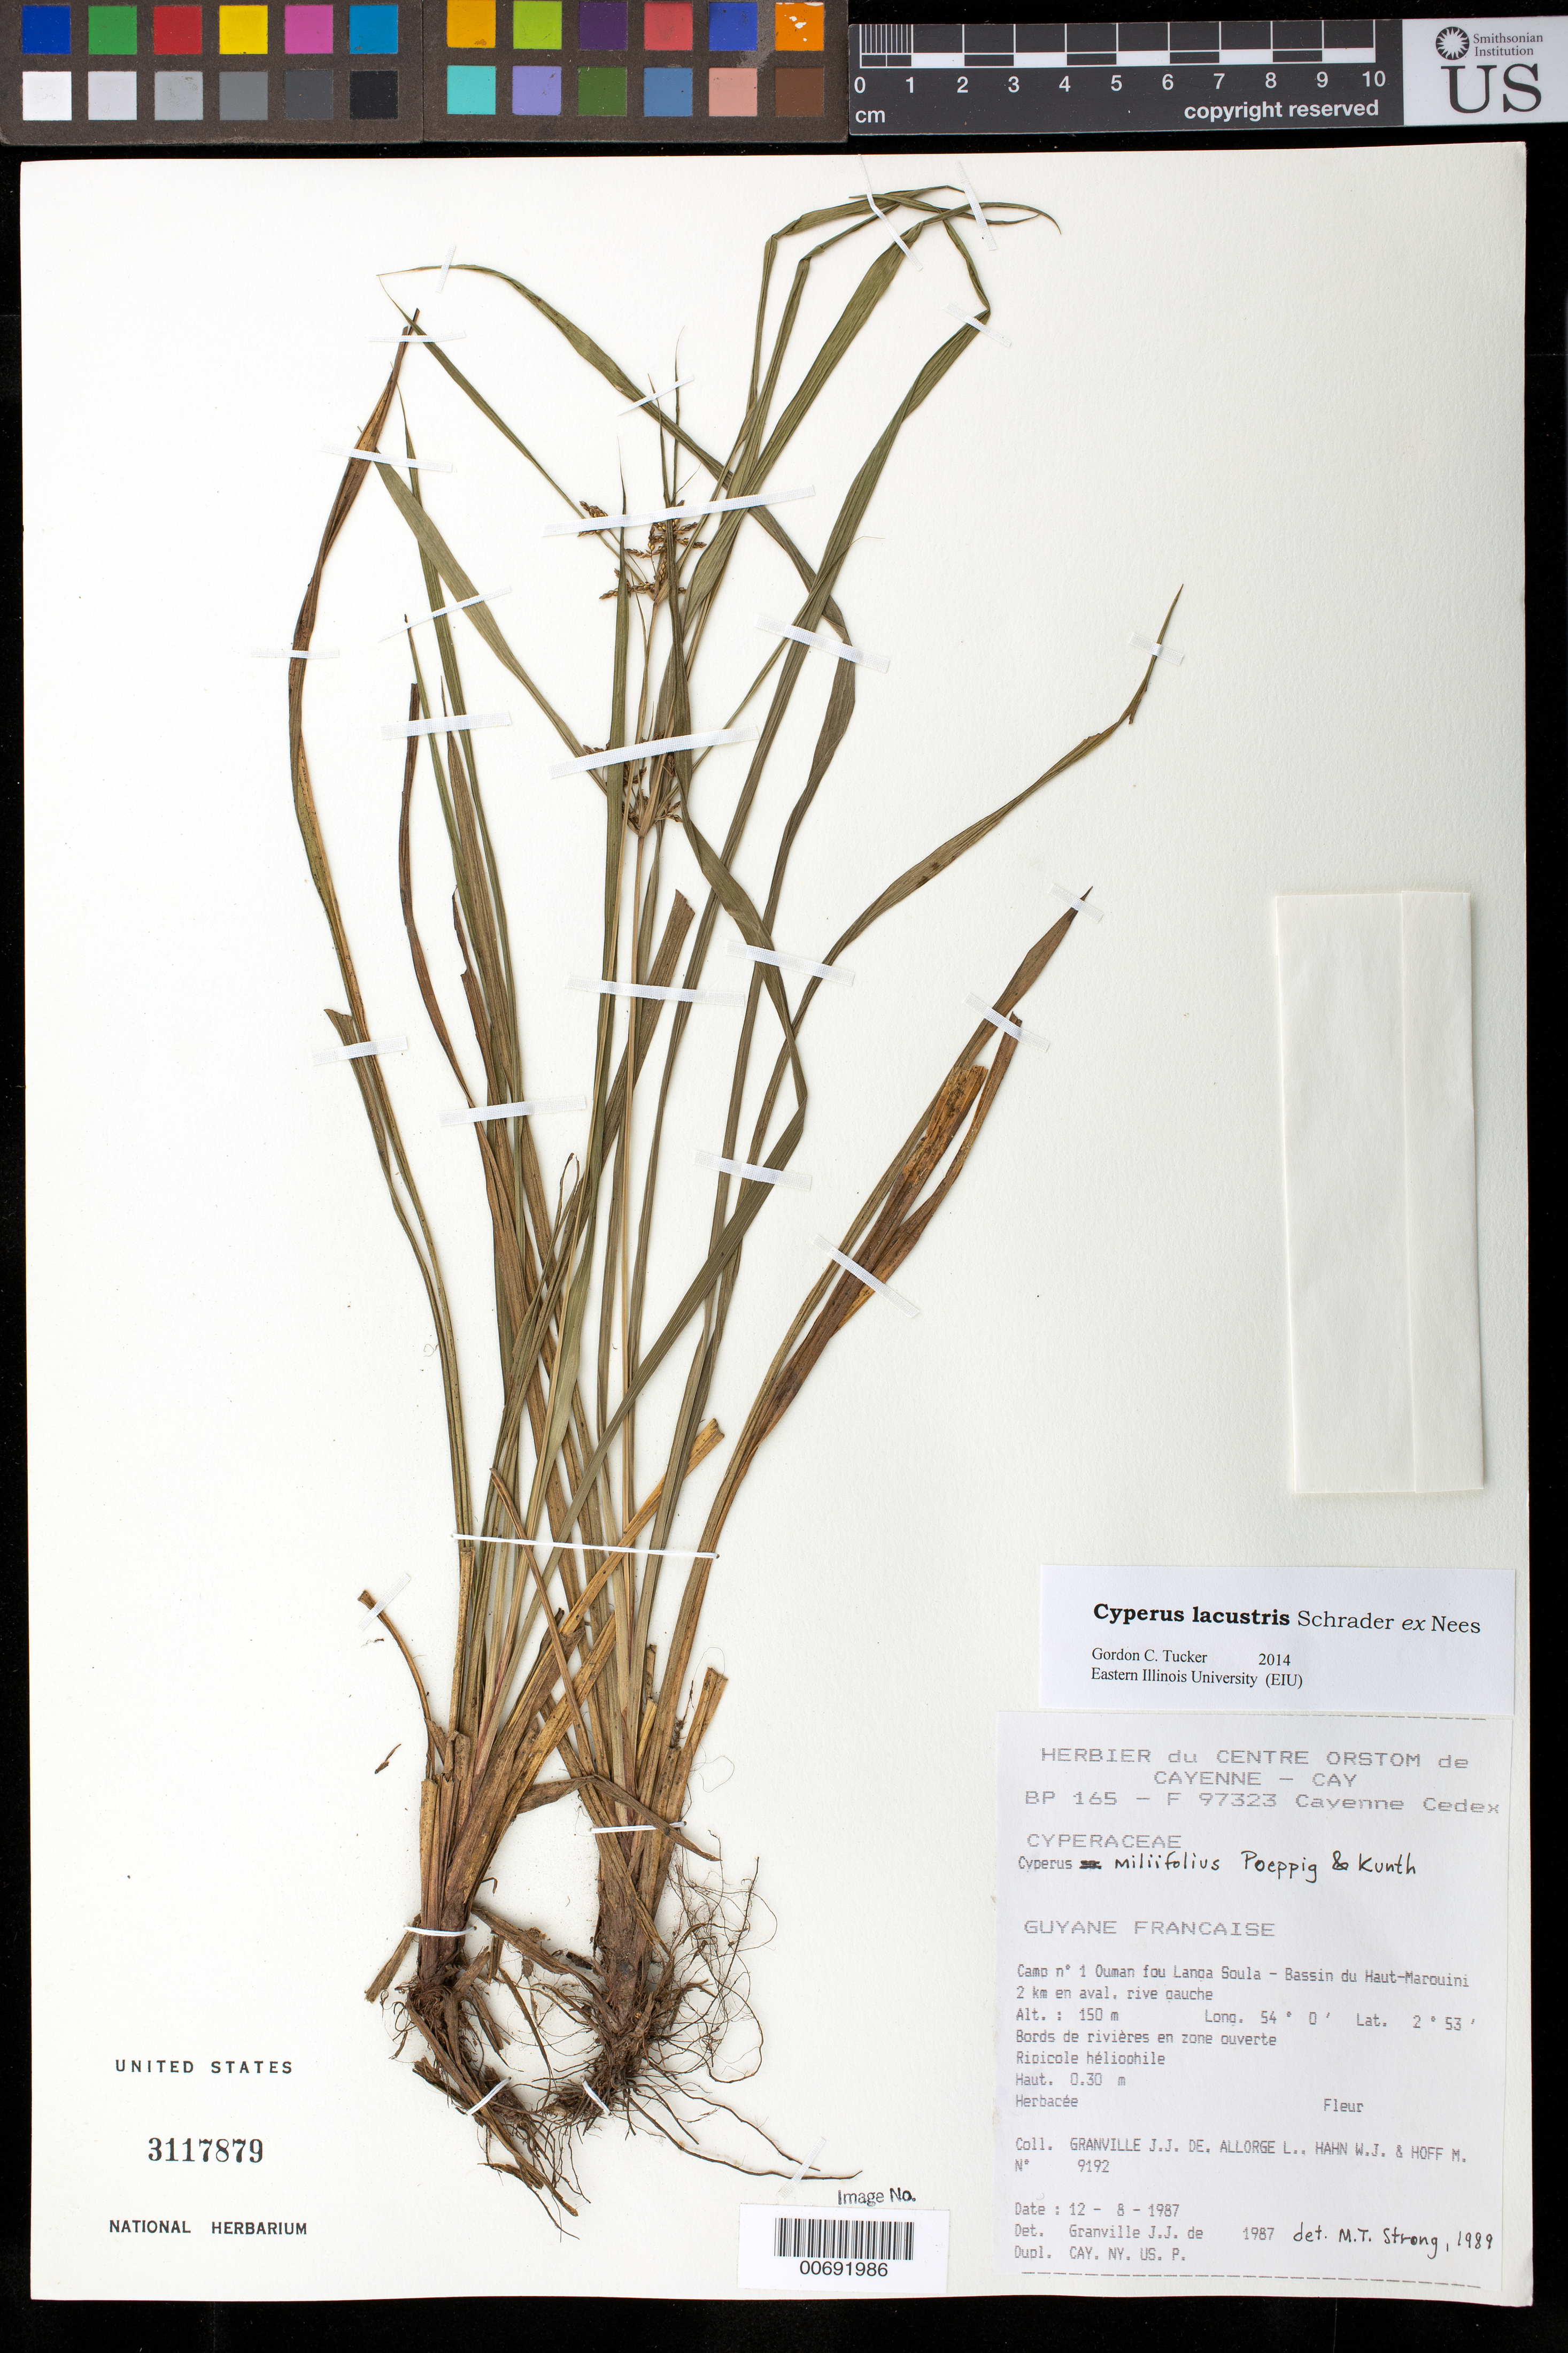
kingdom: Plantae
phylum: Tracheophyta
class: Liliopsida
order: Poales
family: Cyperaceae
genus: Cyperus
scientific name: Cyperus lacustris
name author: Schrad. ex Nees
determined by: Tucker, G. C.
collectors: J.-J. de Granville, L. Allorge, W. J. Hahn & M. Hoff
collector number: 9192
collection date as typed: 12-Aug-87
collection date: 1987-08-12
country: French Guiana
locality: Camp #1, Ouman fou Langa Soula, Bassin du Haut-Marouini. 2 km en aval. Rive gauche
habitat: Bords de rivières en zone ouverte. Ripicole héliophile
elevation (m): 150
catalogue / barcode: US 3117879